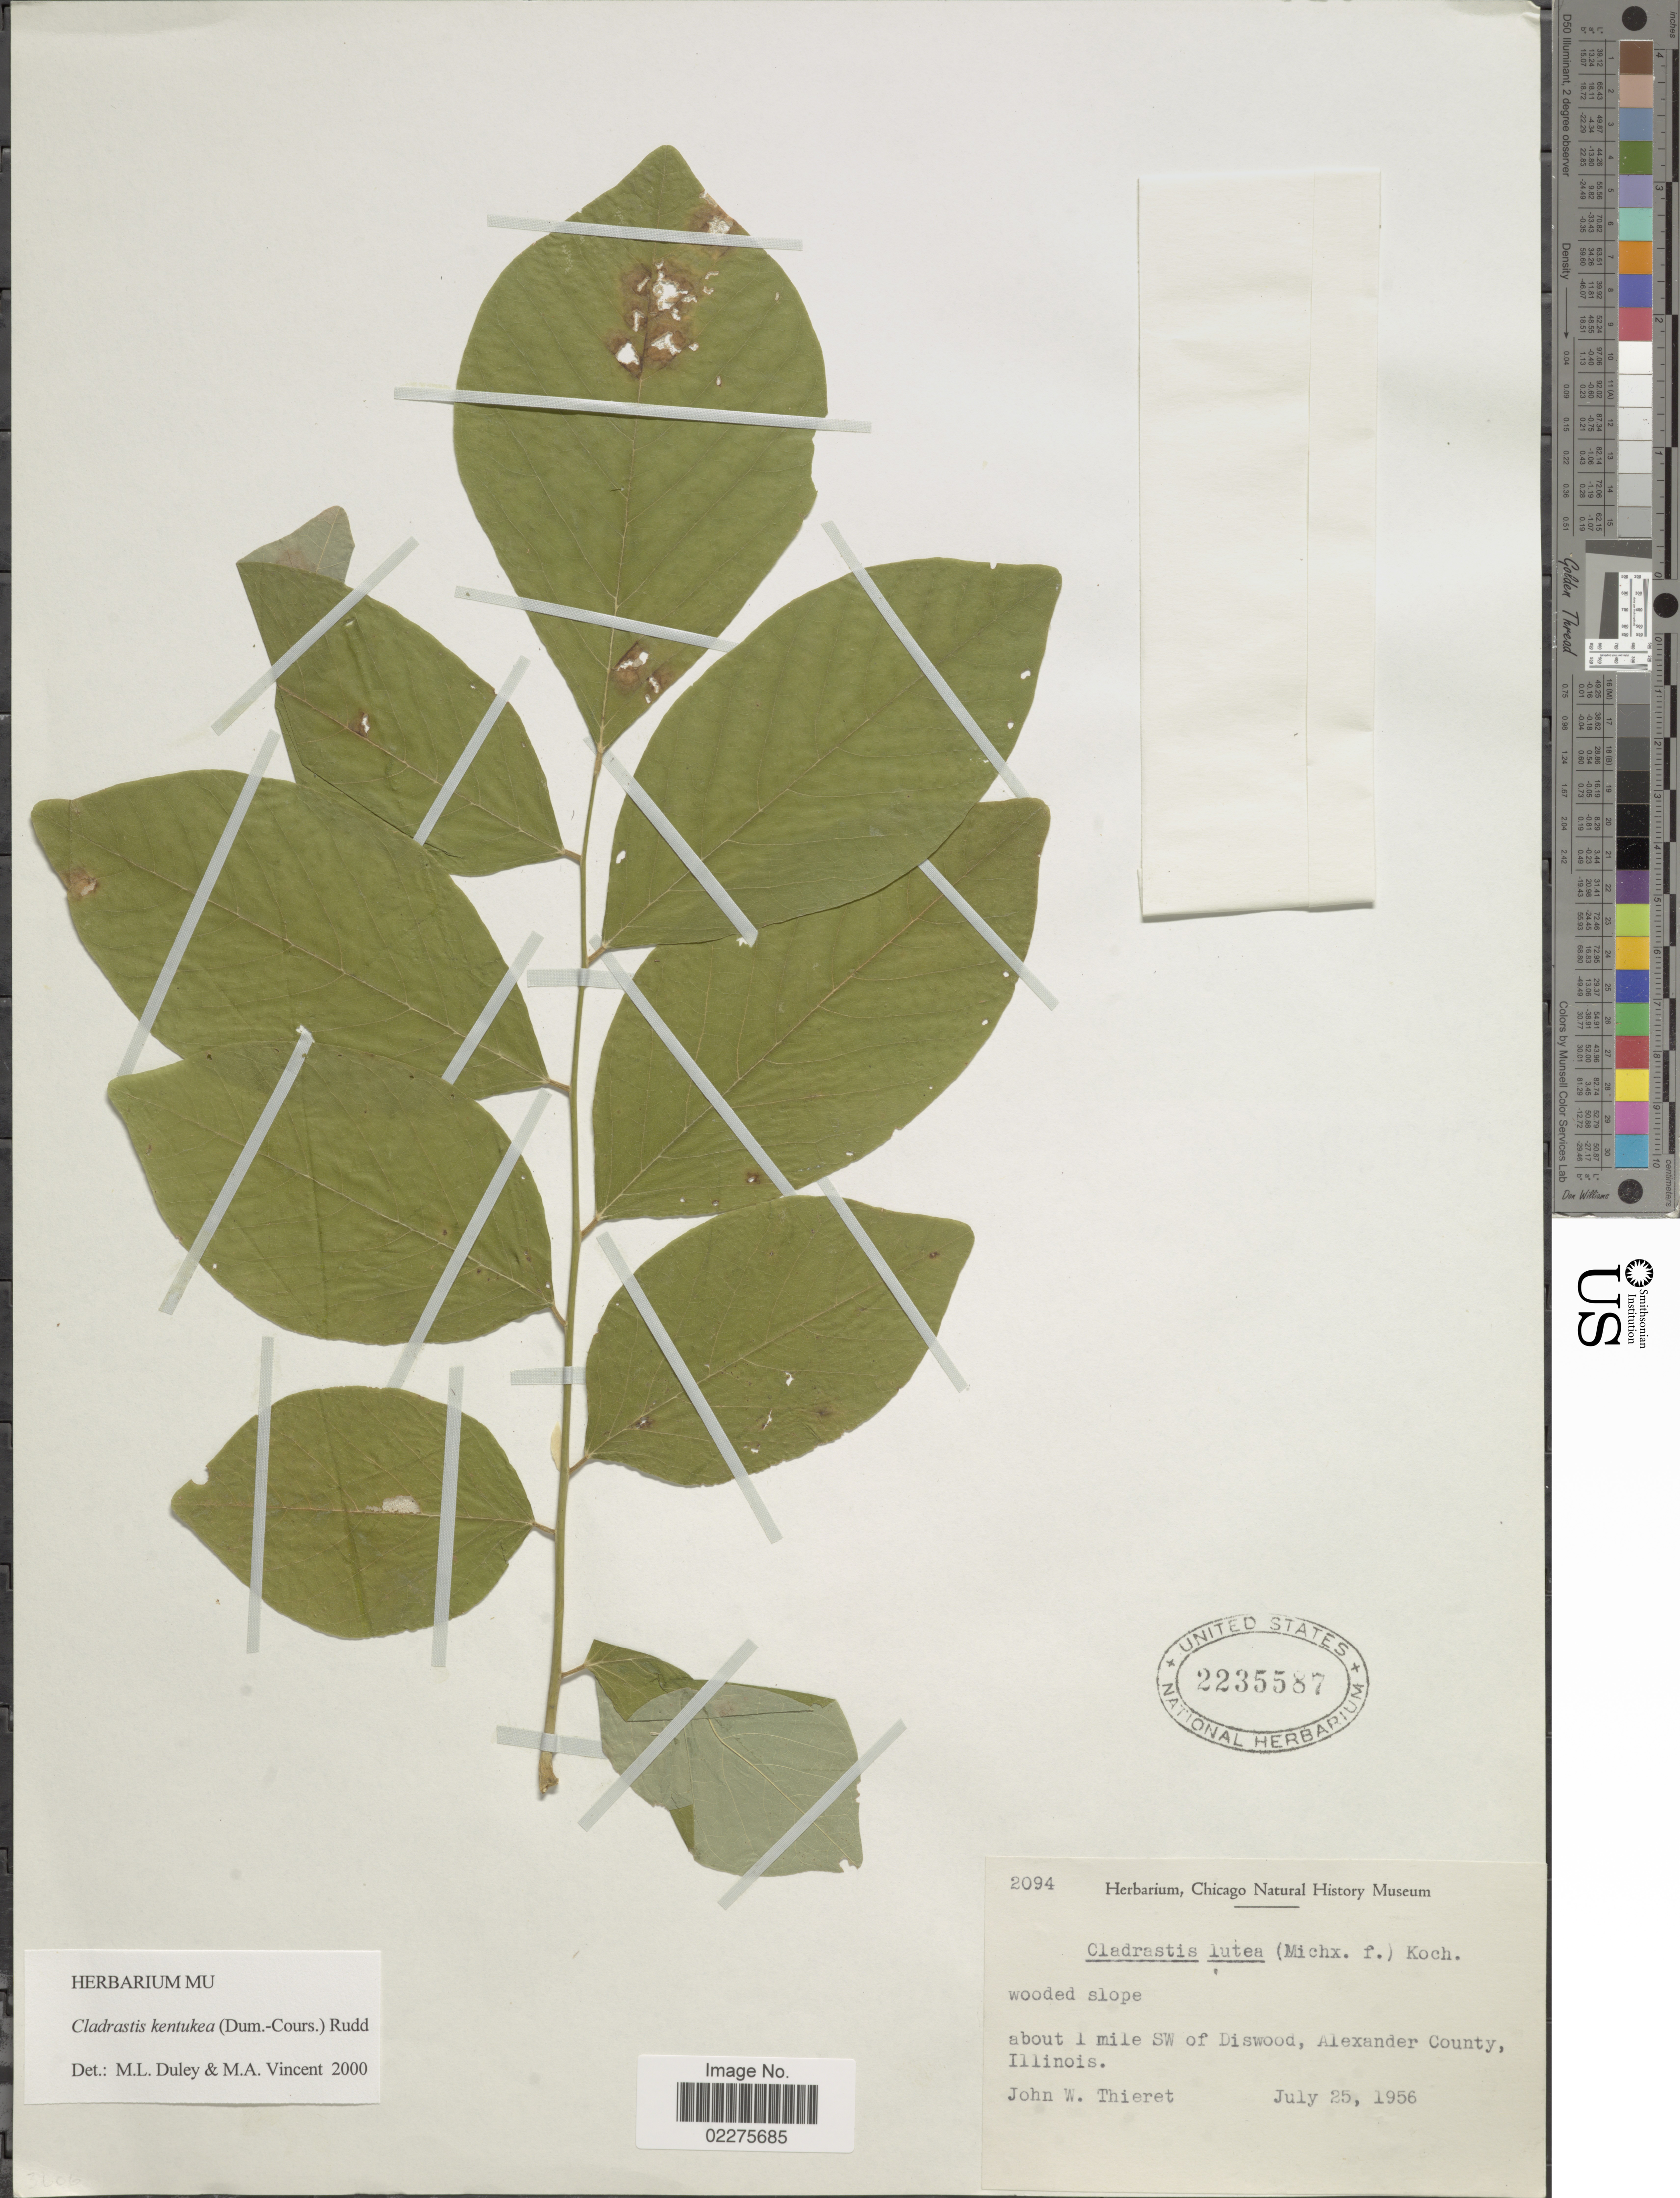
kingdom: Plantae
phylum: Tracheophyta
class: Magnoliopsida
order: Fabales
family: Fabaceae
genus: Cladrastis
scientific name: Cladrastis kentukea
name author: (Dum. Cours.) Rudd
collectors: J. W. Thieret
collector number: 2094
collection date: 1956-07-25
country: United States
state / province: Illinois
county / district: Alexander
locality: About 1 mile SW of Diswood, Alexander County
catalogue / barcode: US 2235587